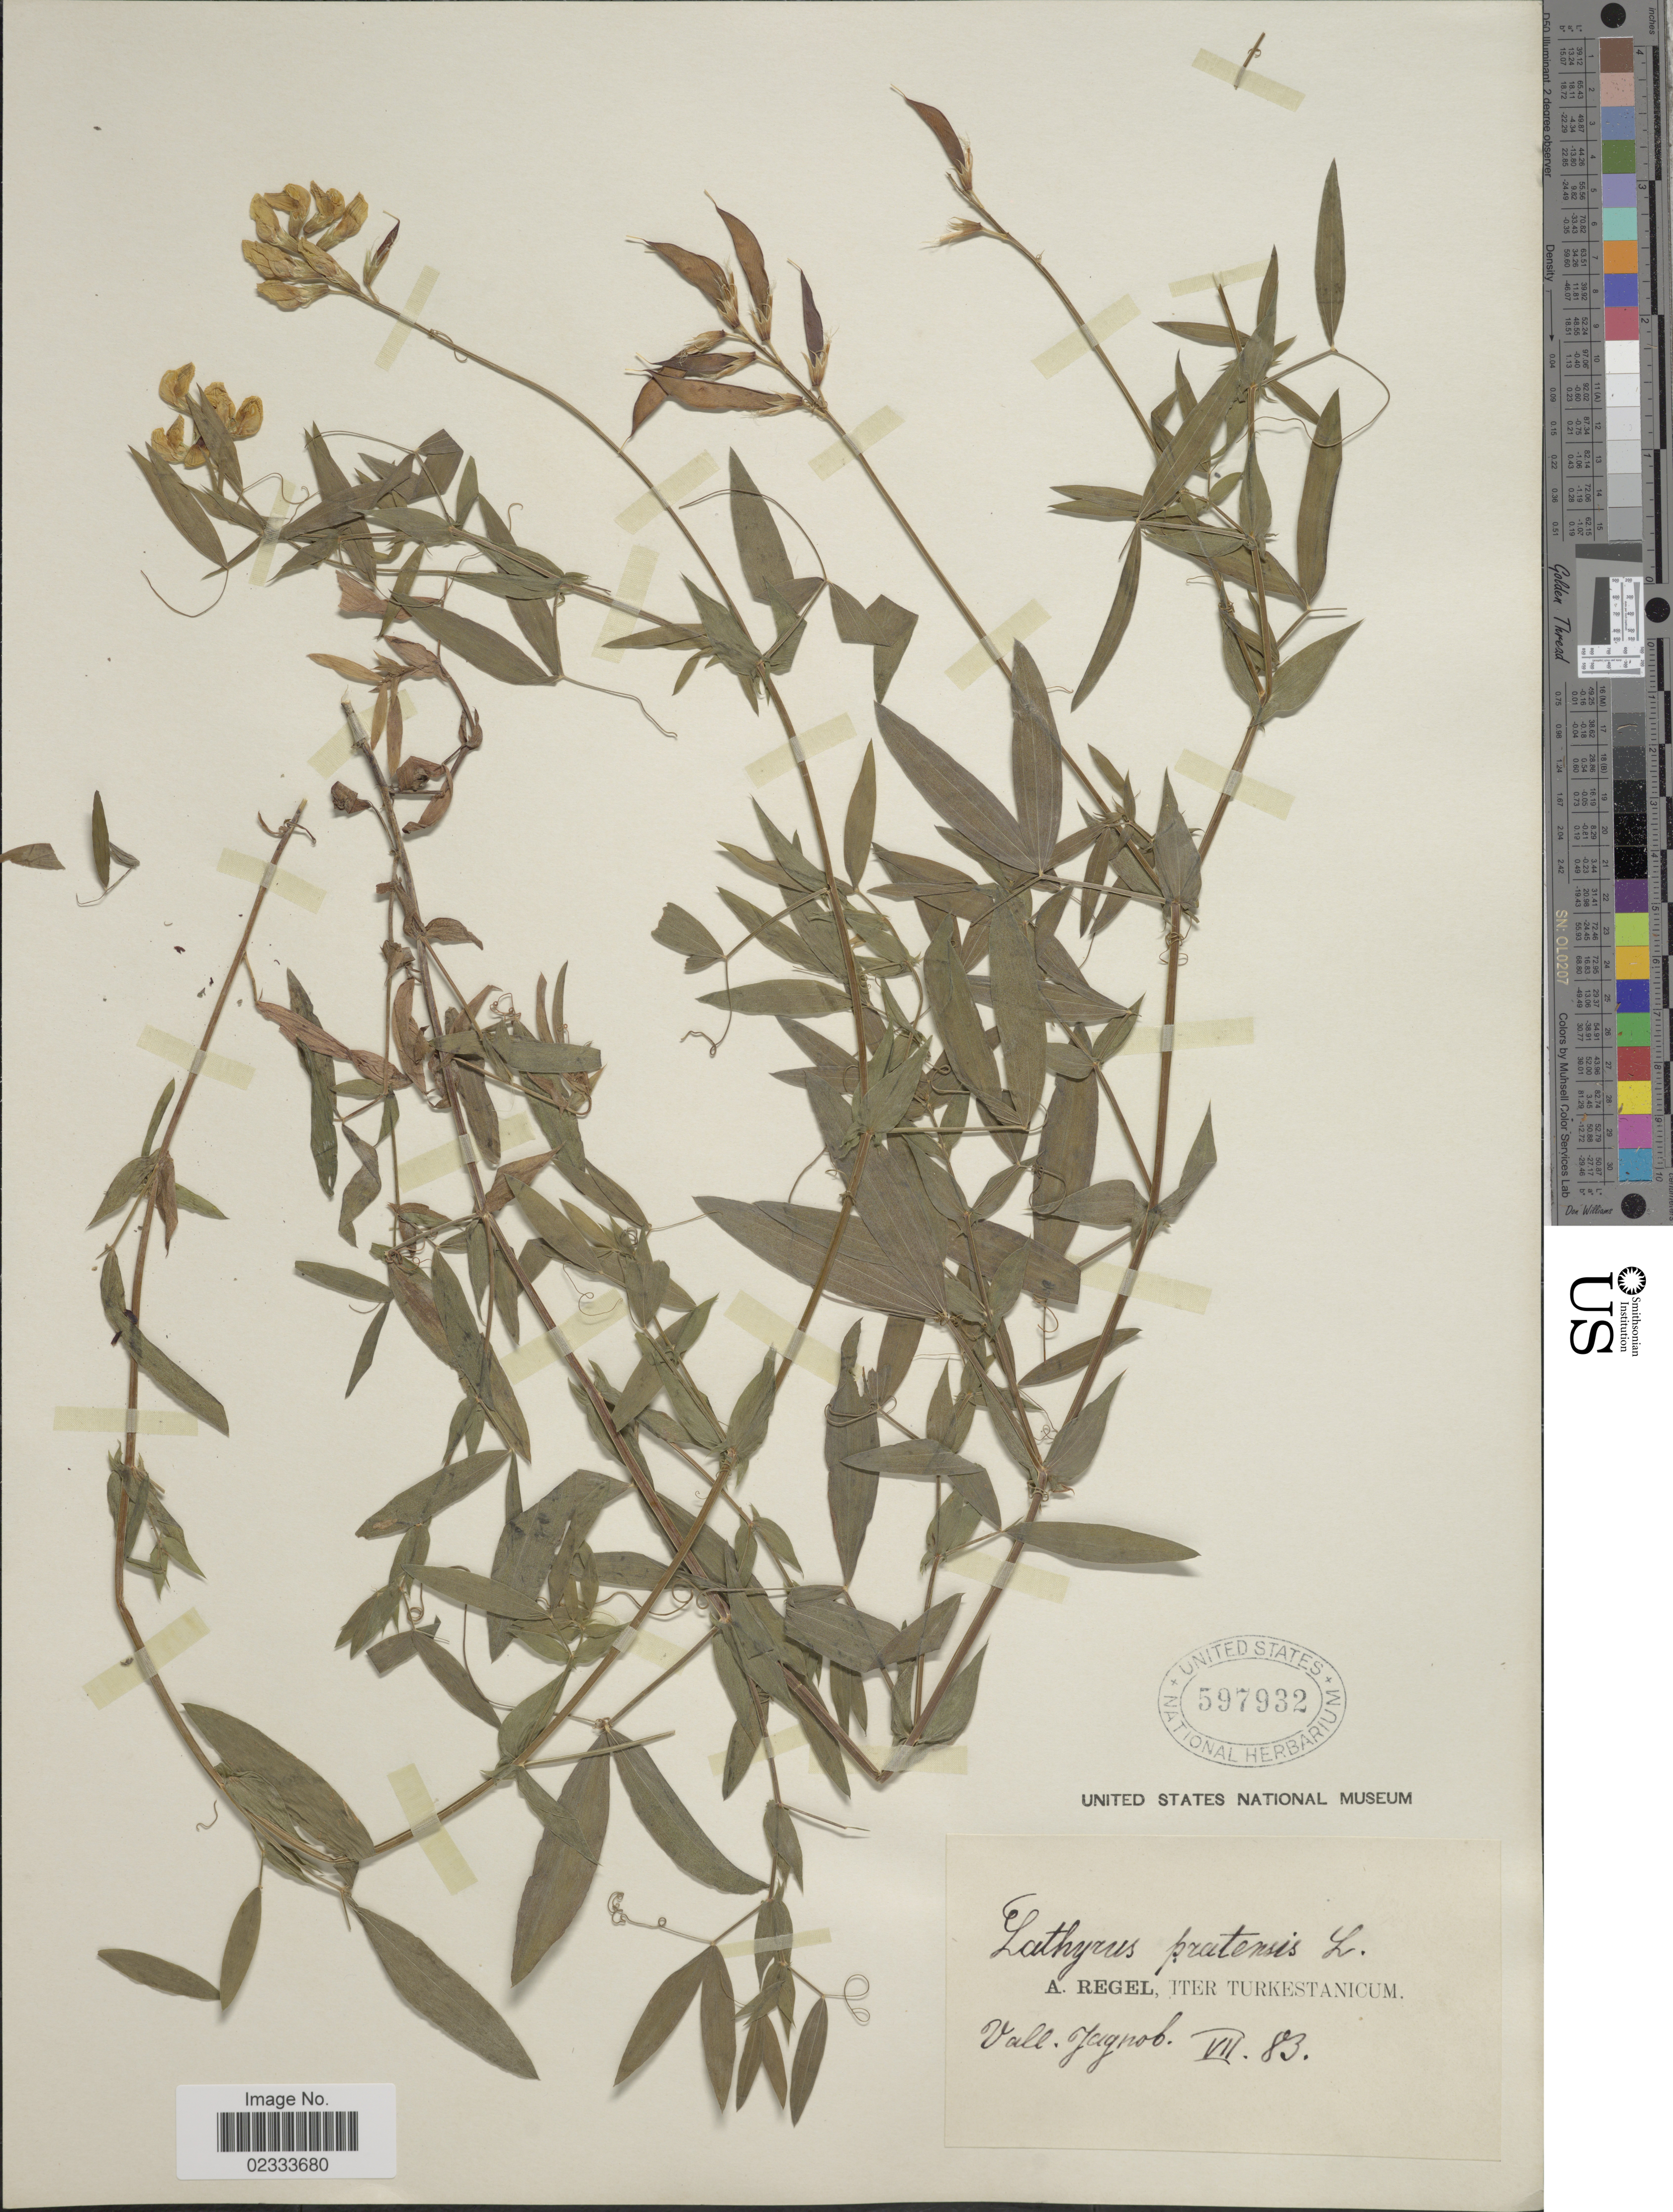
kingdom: Plantae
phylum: Tracheophyta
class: Magnoliopsida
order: Fabales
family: Fabaceae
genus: Lathyrus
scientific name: Lathyrus pratensis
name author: L.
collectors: A. Regel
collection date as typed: Transcribed d/m/y: /7/83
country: Tajikistan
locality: Iter Turkestanicum, Valle Jagnob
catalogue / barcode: US 597932